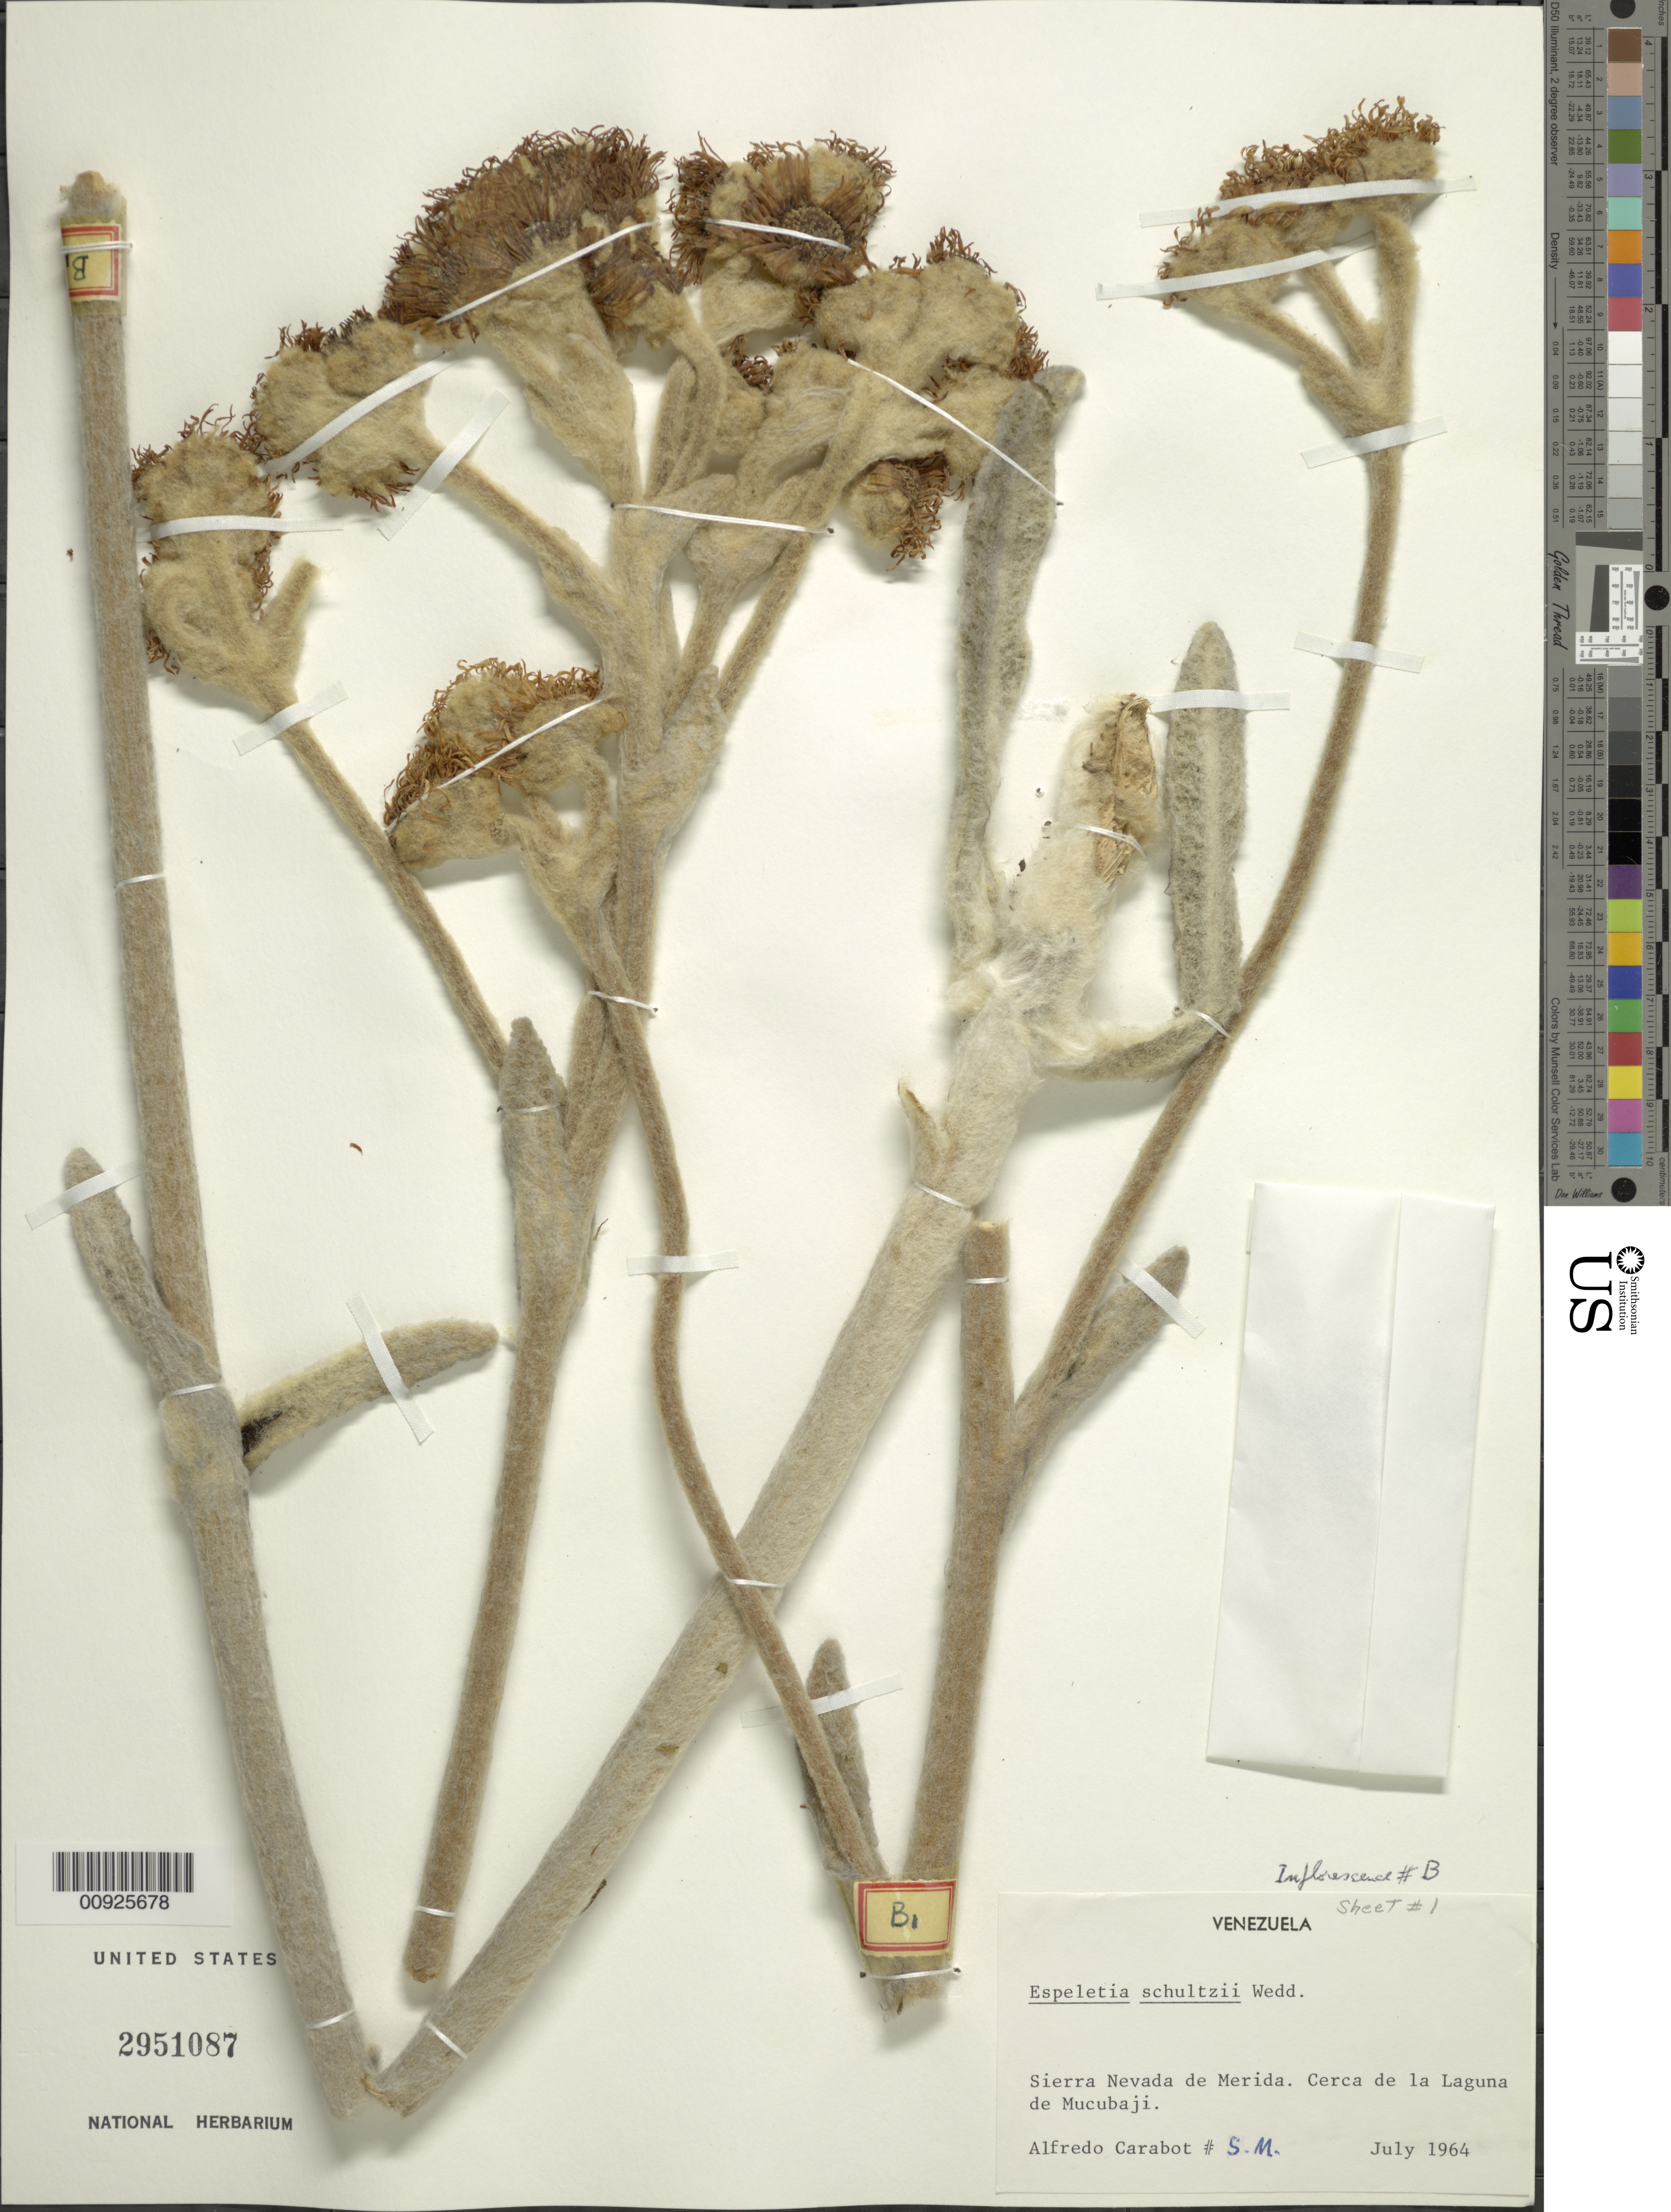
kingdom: Plantae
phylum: Tracheophyta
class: Magnoliopsida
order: Asterales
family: Asteraceae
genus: Espeletia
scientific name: Espeletia schultzii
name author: Wedd.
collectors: A. Carabot C.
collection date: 1964-07-01/1964-07-30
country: Venezuela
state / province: Mérida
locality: Sierra Nevada de Mérida. Cerca de la Laguna de Mucubají.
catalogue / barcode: US 2951087